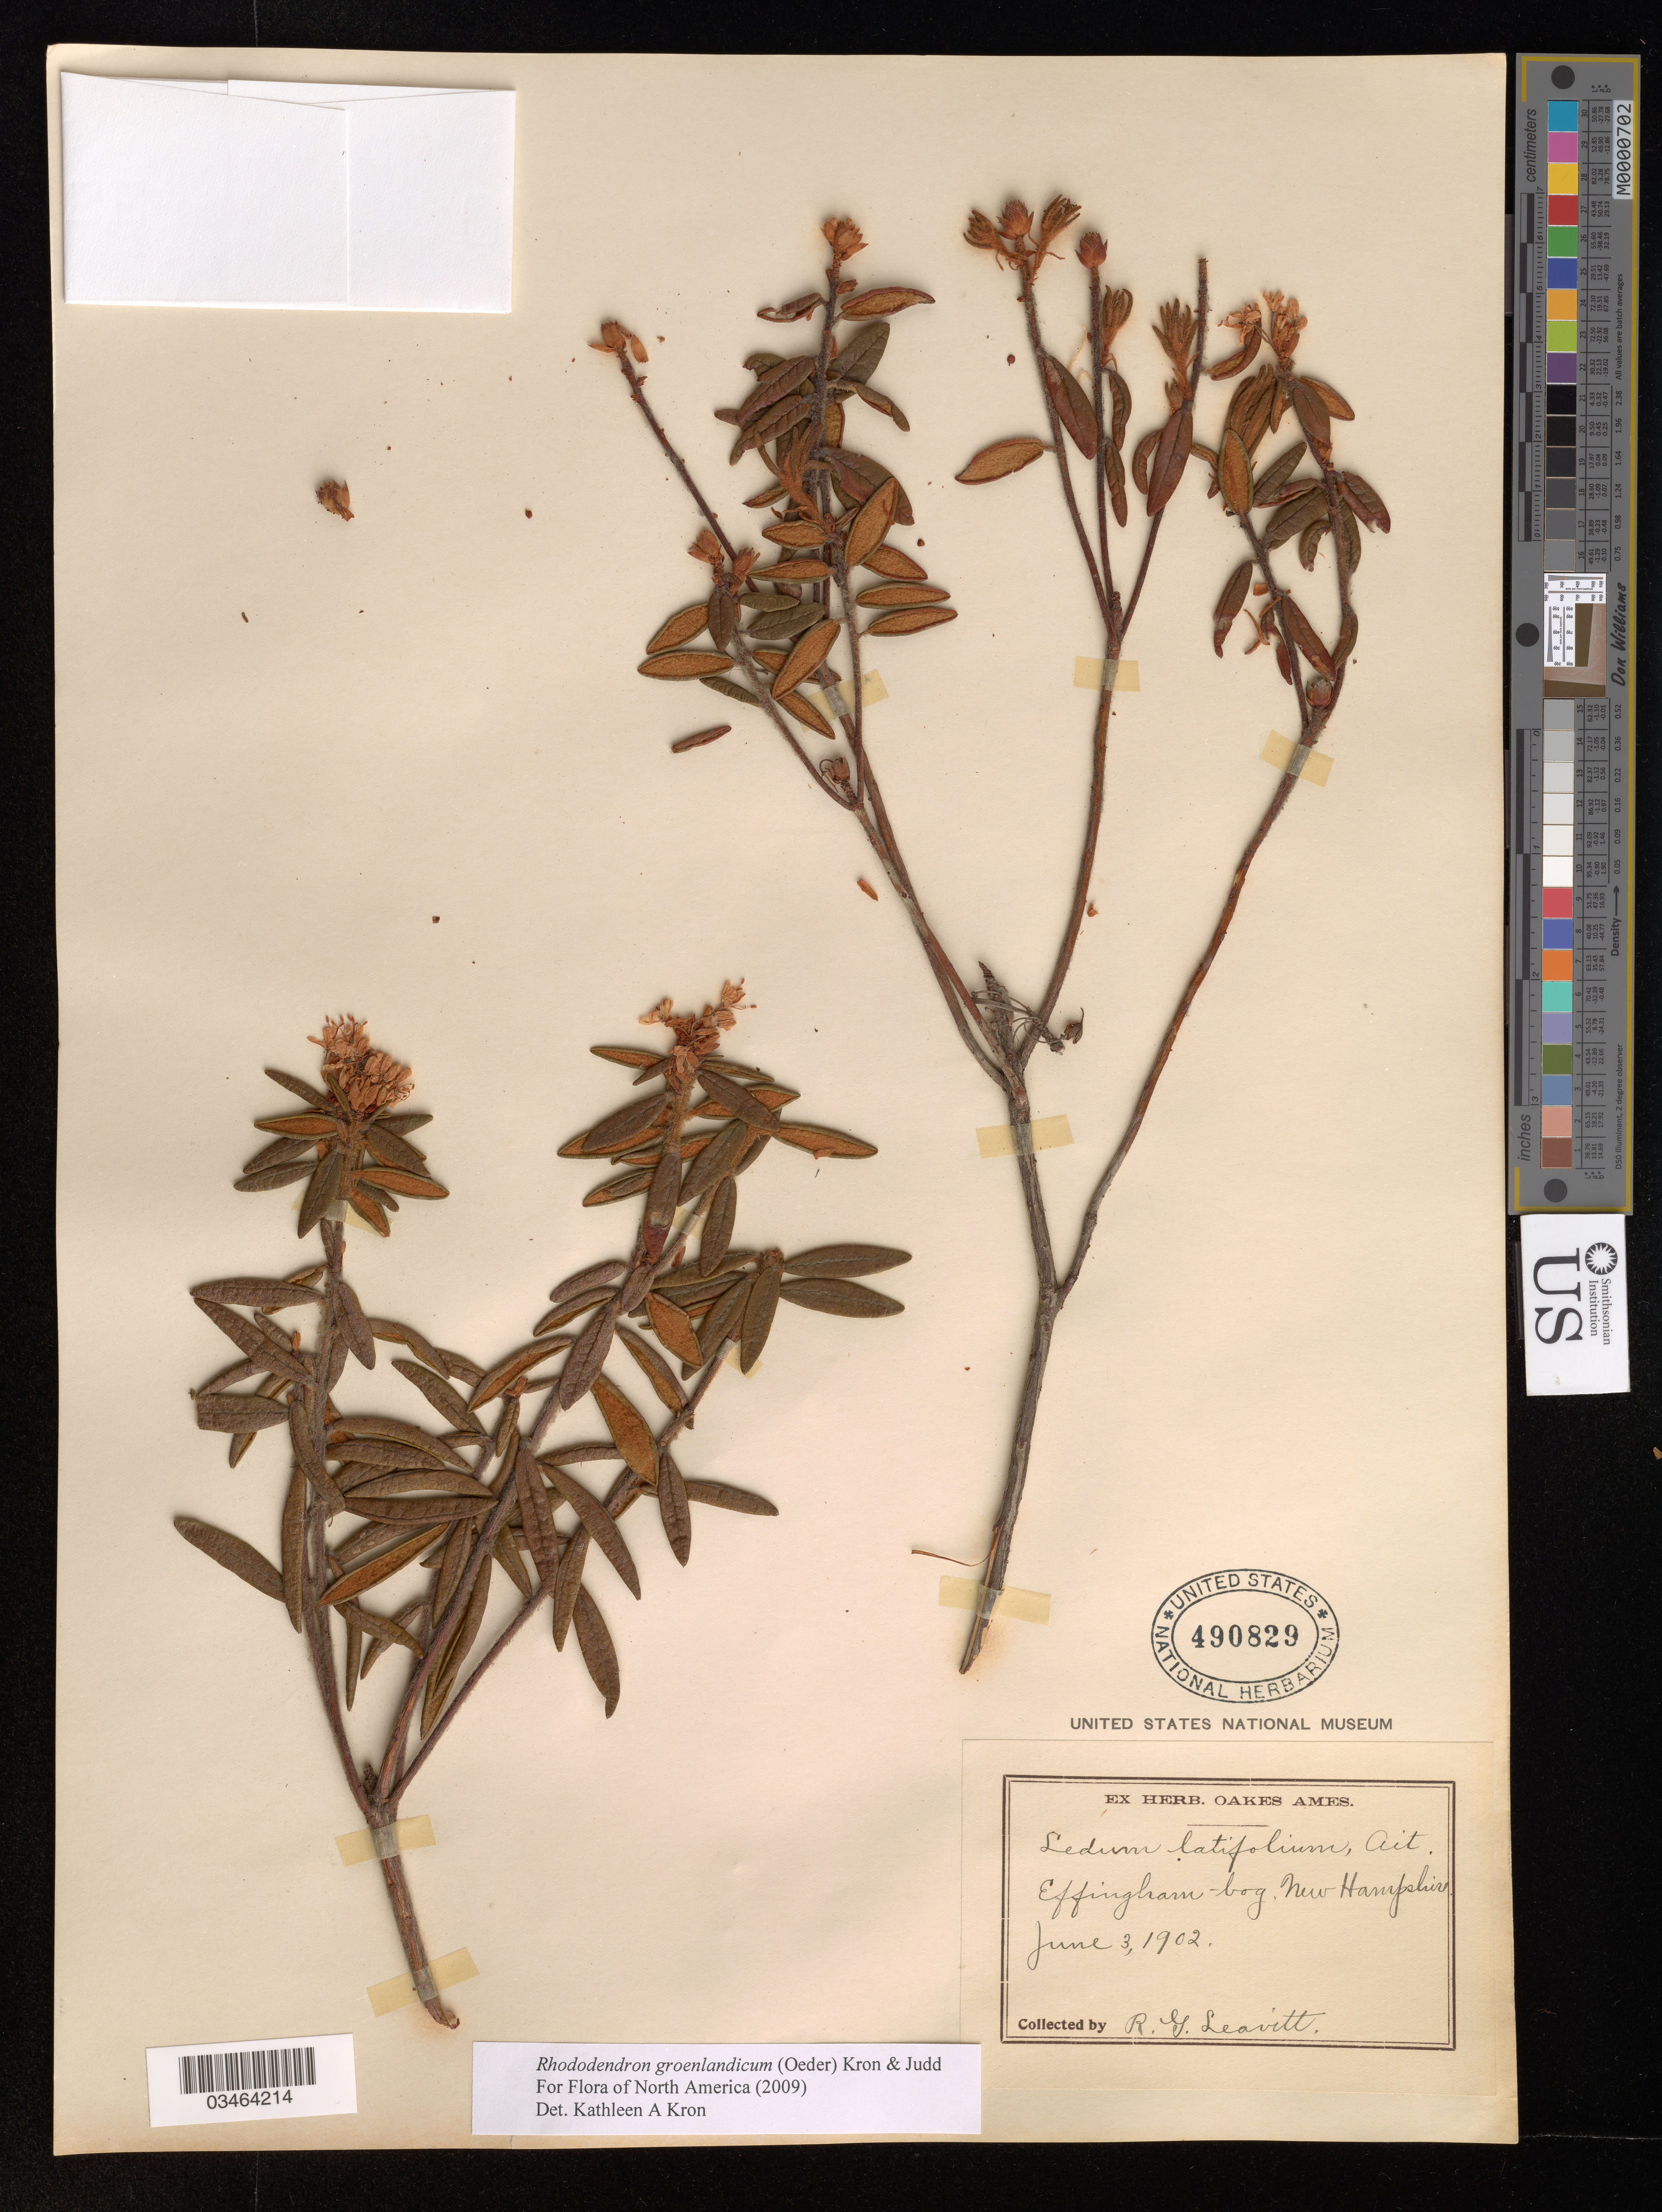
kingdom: Plantae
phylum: Tracheophyta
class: Magnoliopsida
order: Ericales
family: Ericaceae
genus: Rhododendron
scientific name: Rhododendron groenlandicum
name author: (Oeder) Kron & Judd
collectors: R. G. Leavitt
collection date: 1902-06-03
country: United States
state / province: New Hampshire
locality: Effingham-bog.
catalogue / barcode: US 490829